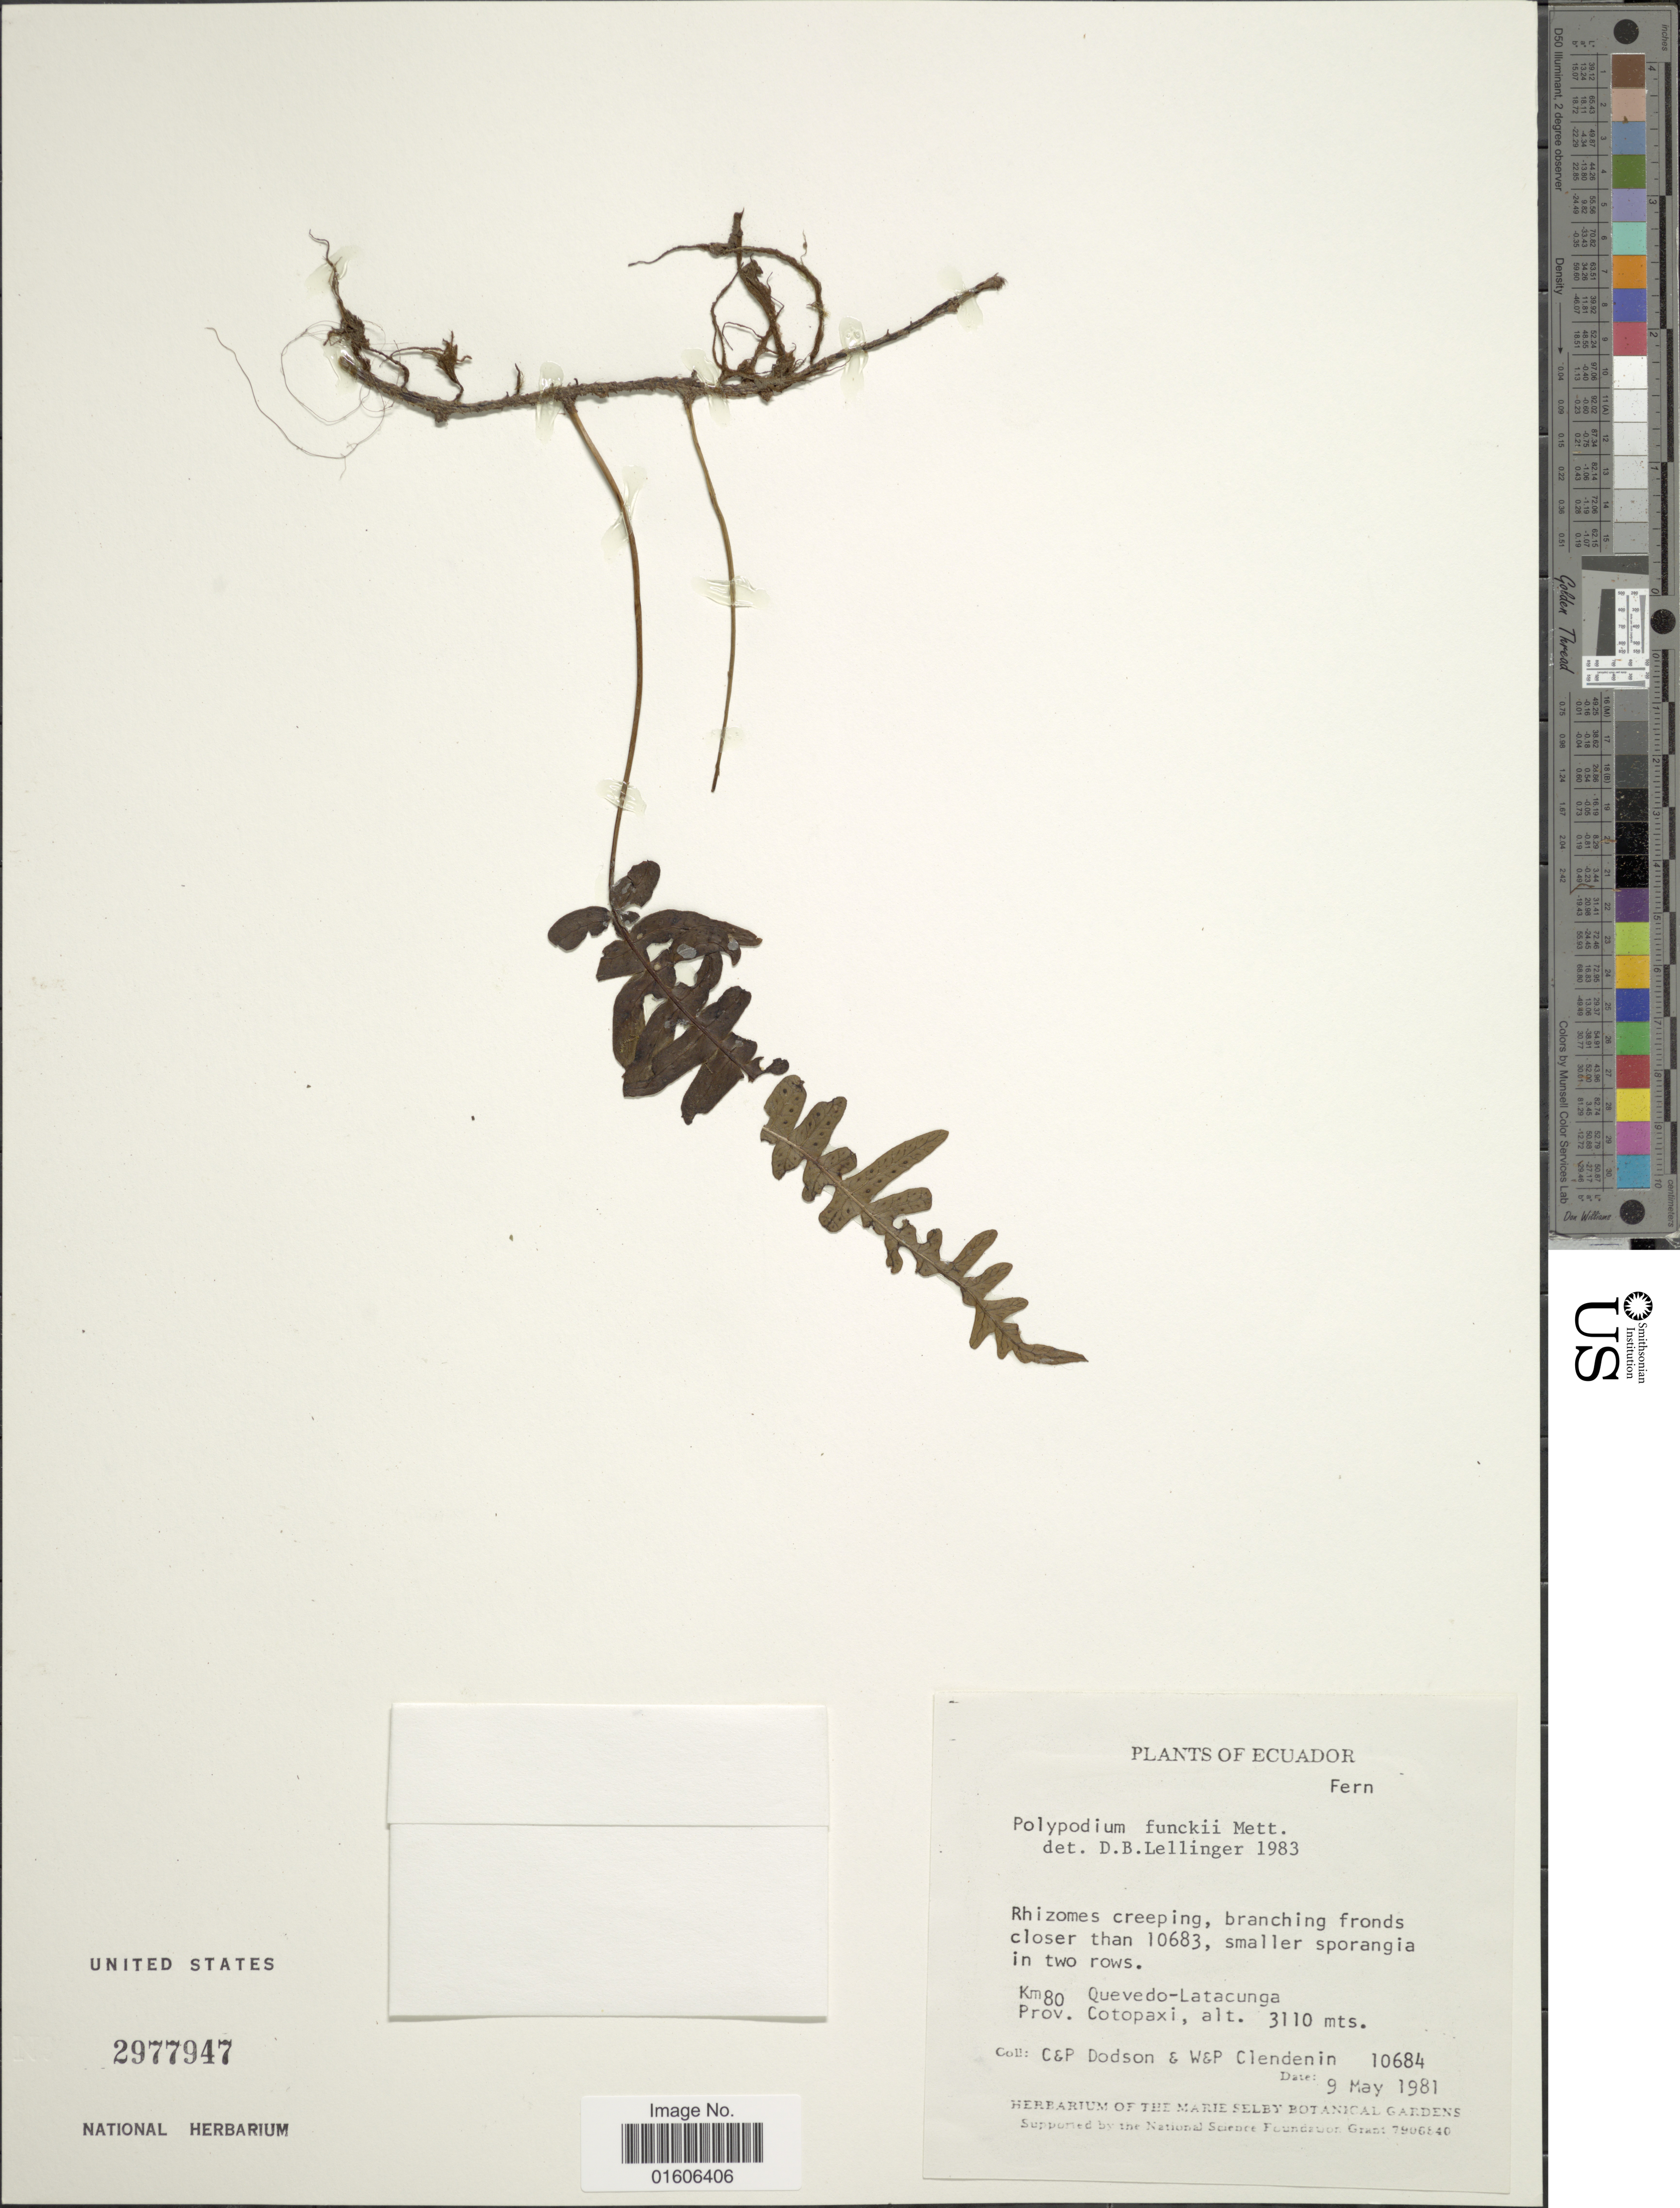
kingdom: Plantae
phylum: Tracheophyta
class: Polypodiopsida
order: Polypodiales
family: Polypodiaceae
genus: Serpocaulon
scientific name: Serpocaulon funckii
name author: (Mett.) A.R. Sm.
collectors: C. Dodson, P. M. Dodson, W. Clendenin & P. Clendenin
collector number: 10684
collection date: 1981-05-09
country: Ecuador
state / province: Cotopaxi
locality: Km80 Quevedo-Latacunga. Prov. Cotopaxi.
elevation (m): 3110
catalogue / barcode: US 2977947